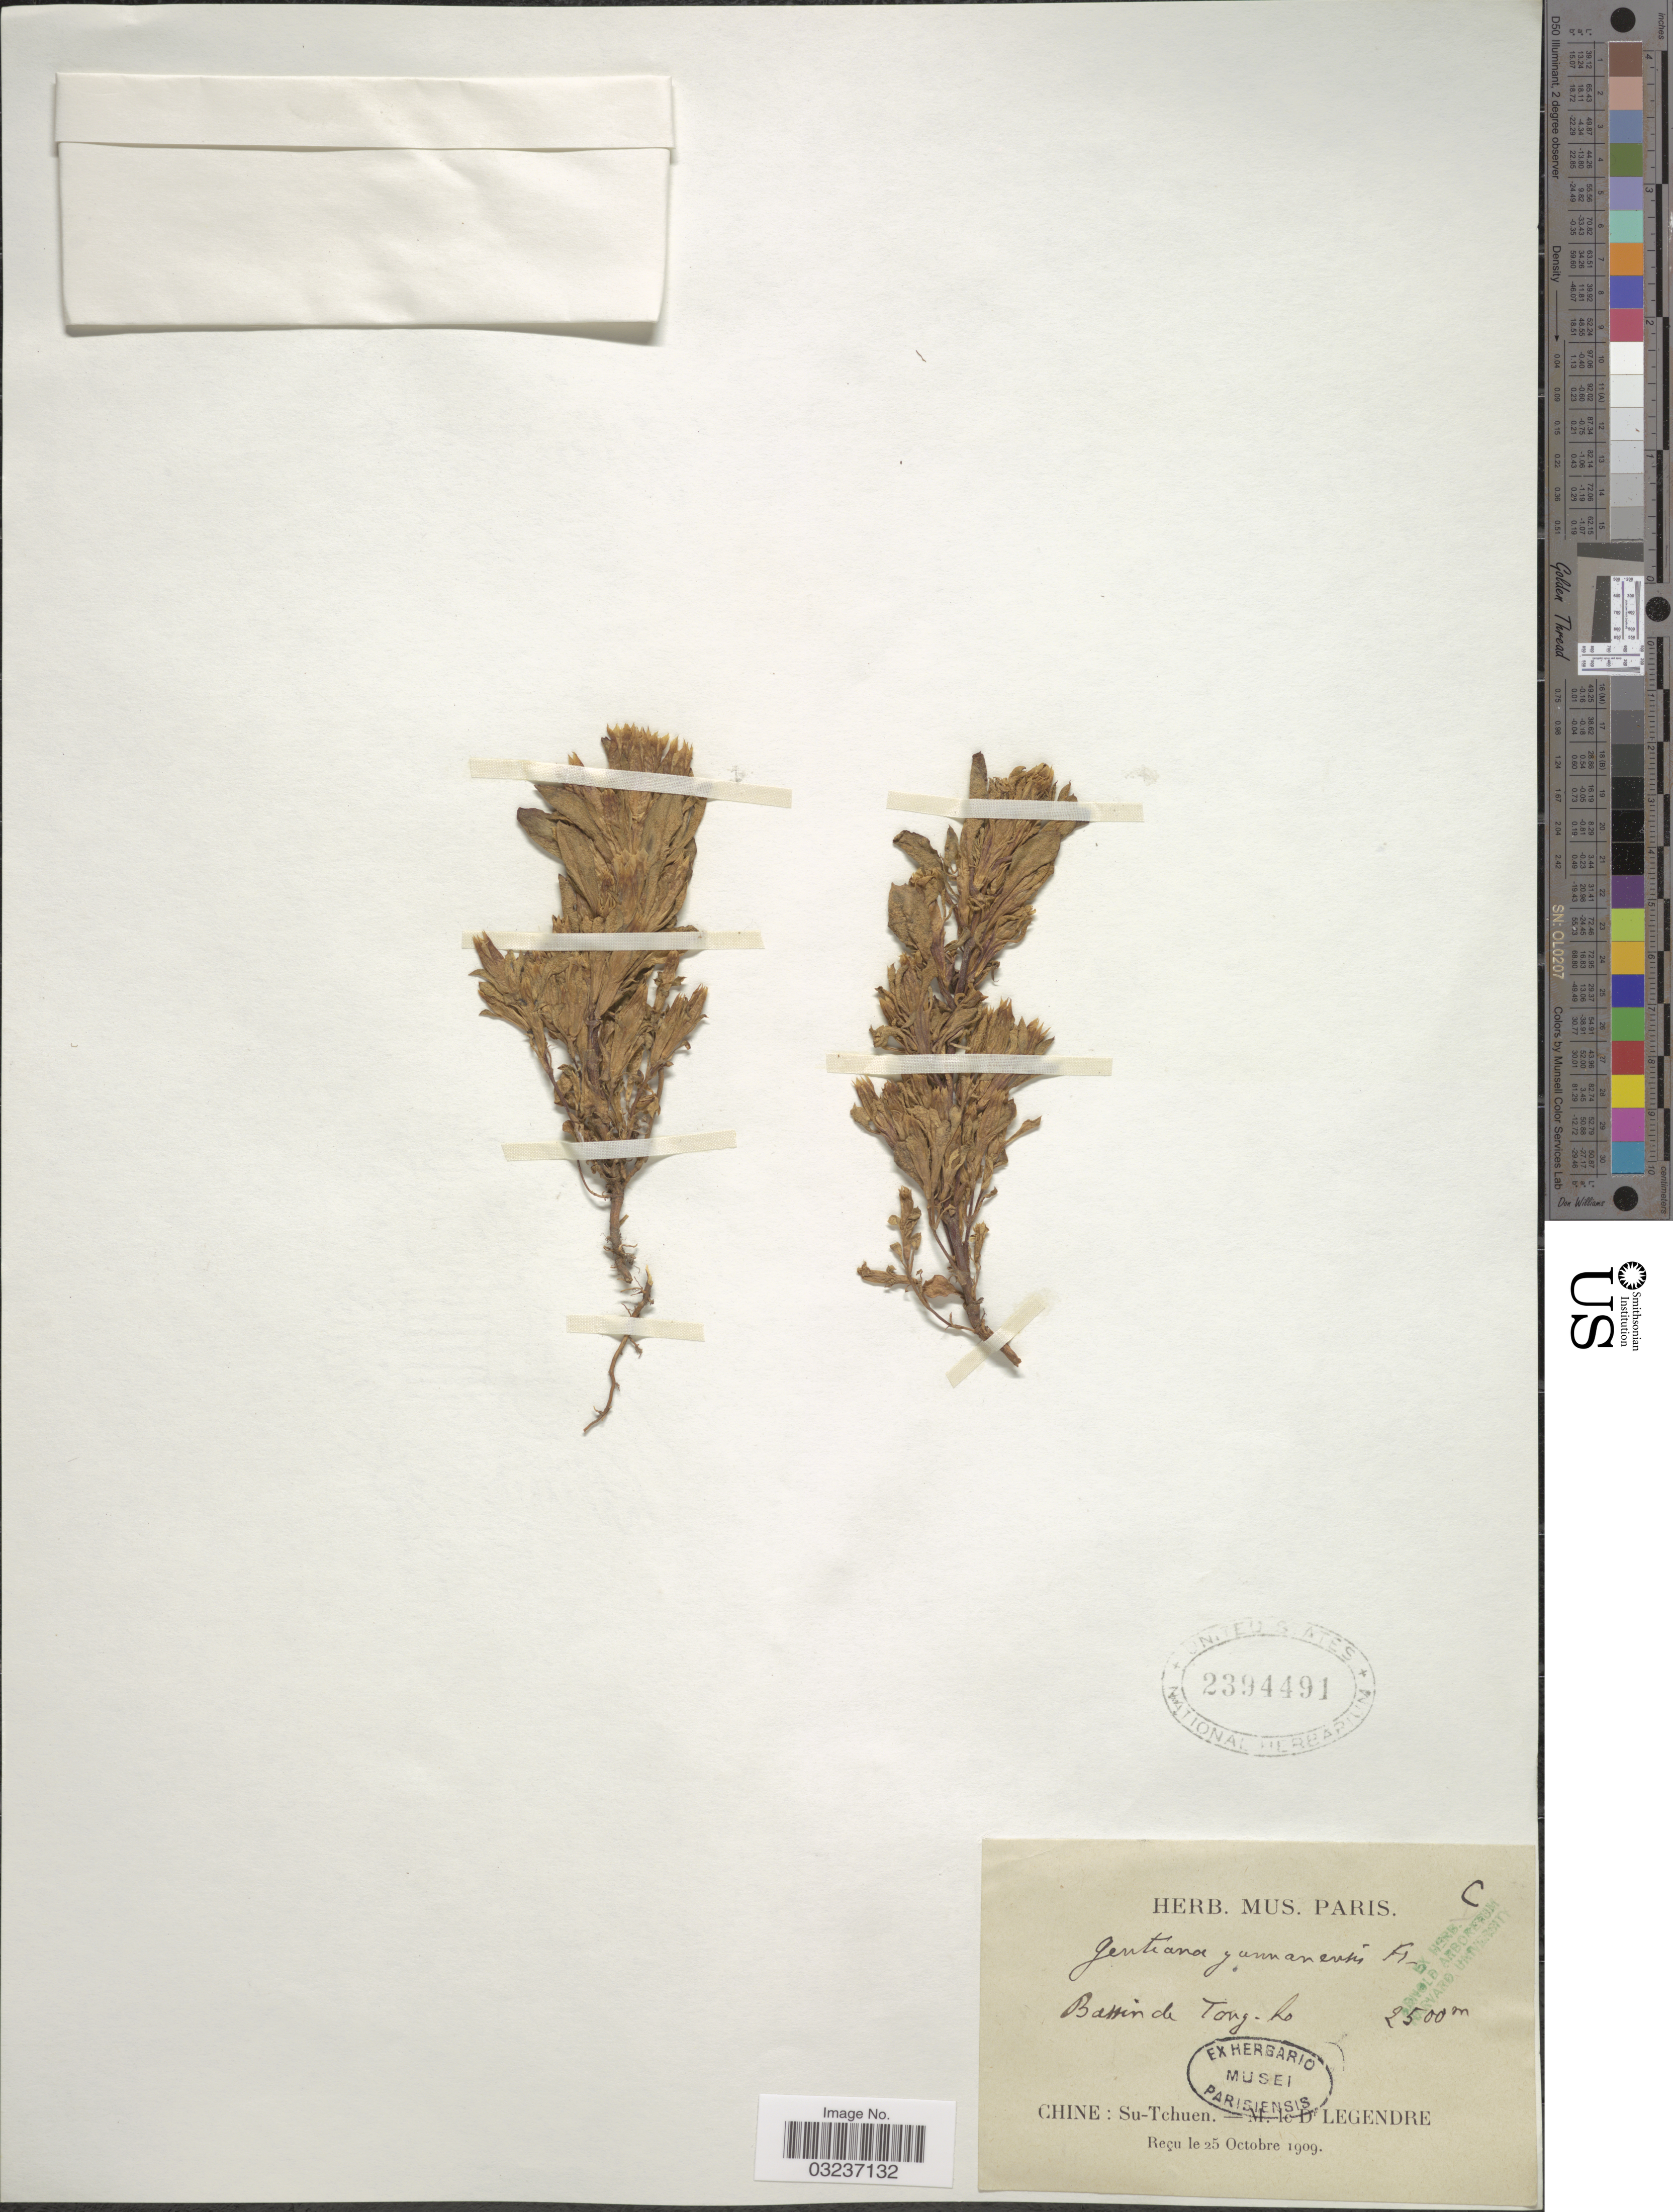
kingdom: Plantae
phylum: Tracheophyta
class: Magnoliopsida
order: Gentianales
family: Gentianaceae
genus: Gentiana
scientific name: Gentiana yunnanensis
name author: Franch.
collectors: Legendre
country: China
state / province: Sichuan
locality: Bassin de Tong-ho [interpreted]. Su-Tchuen.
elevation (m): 2500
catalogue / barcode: US 2394491